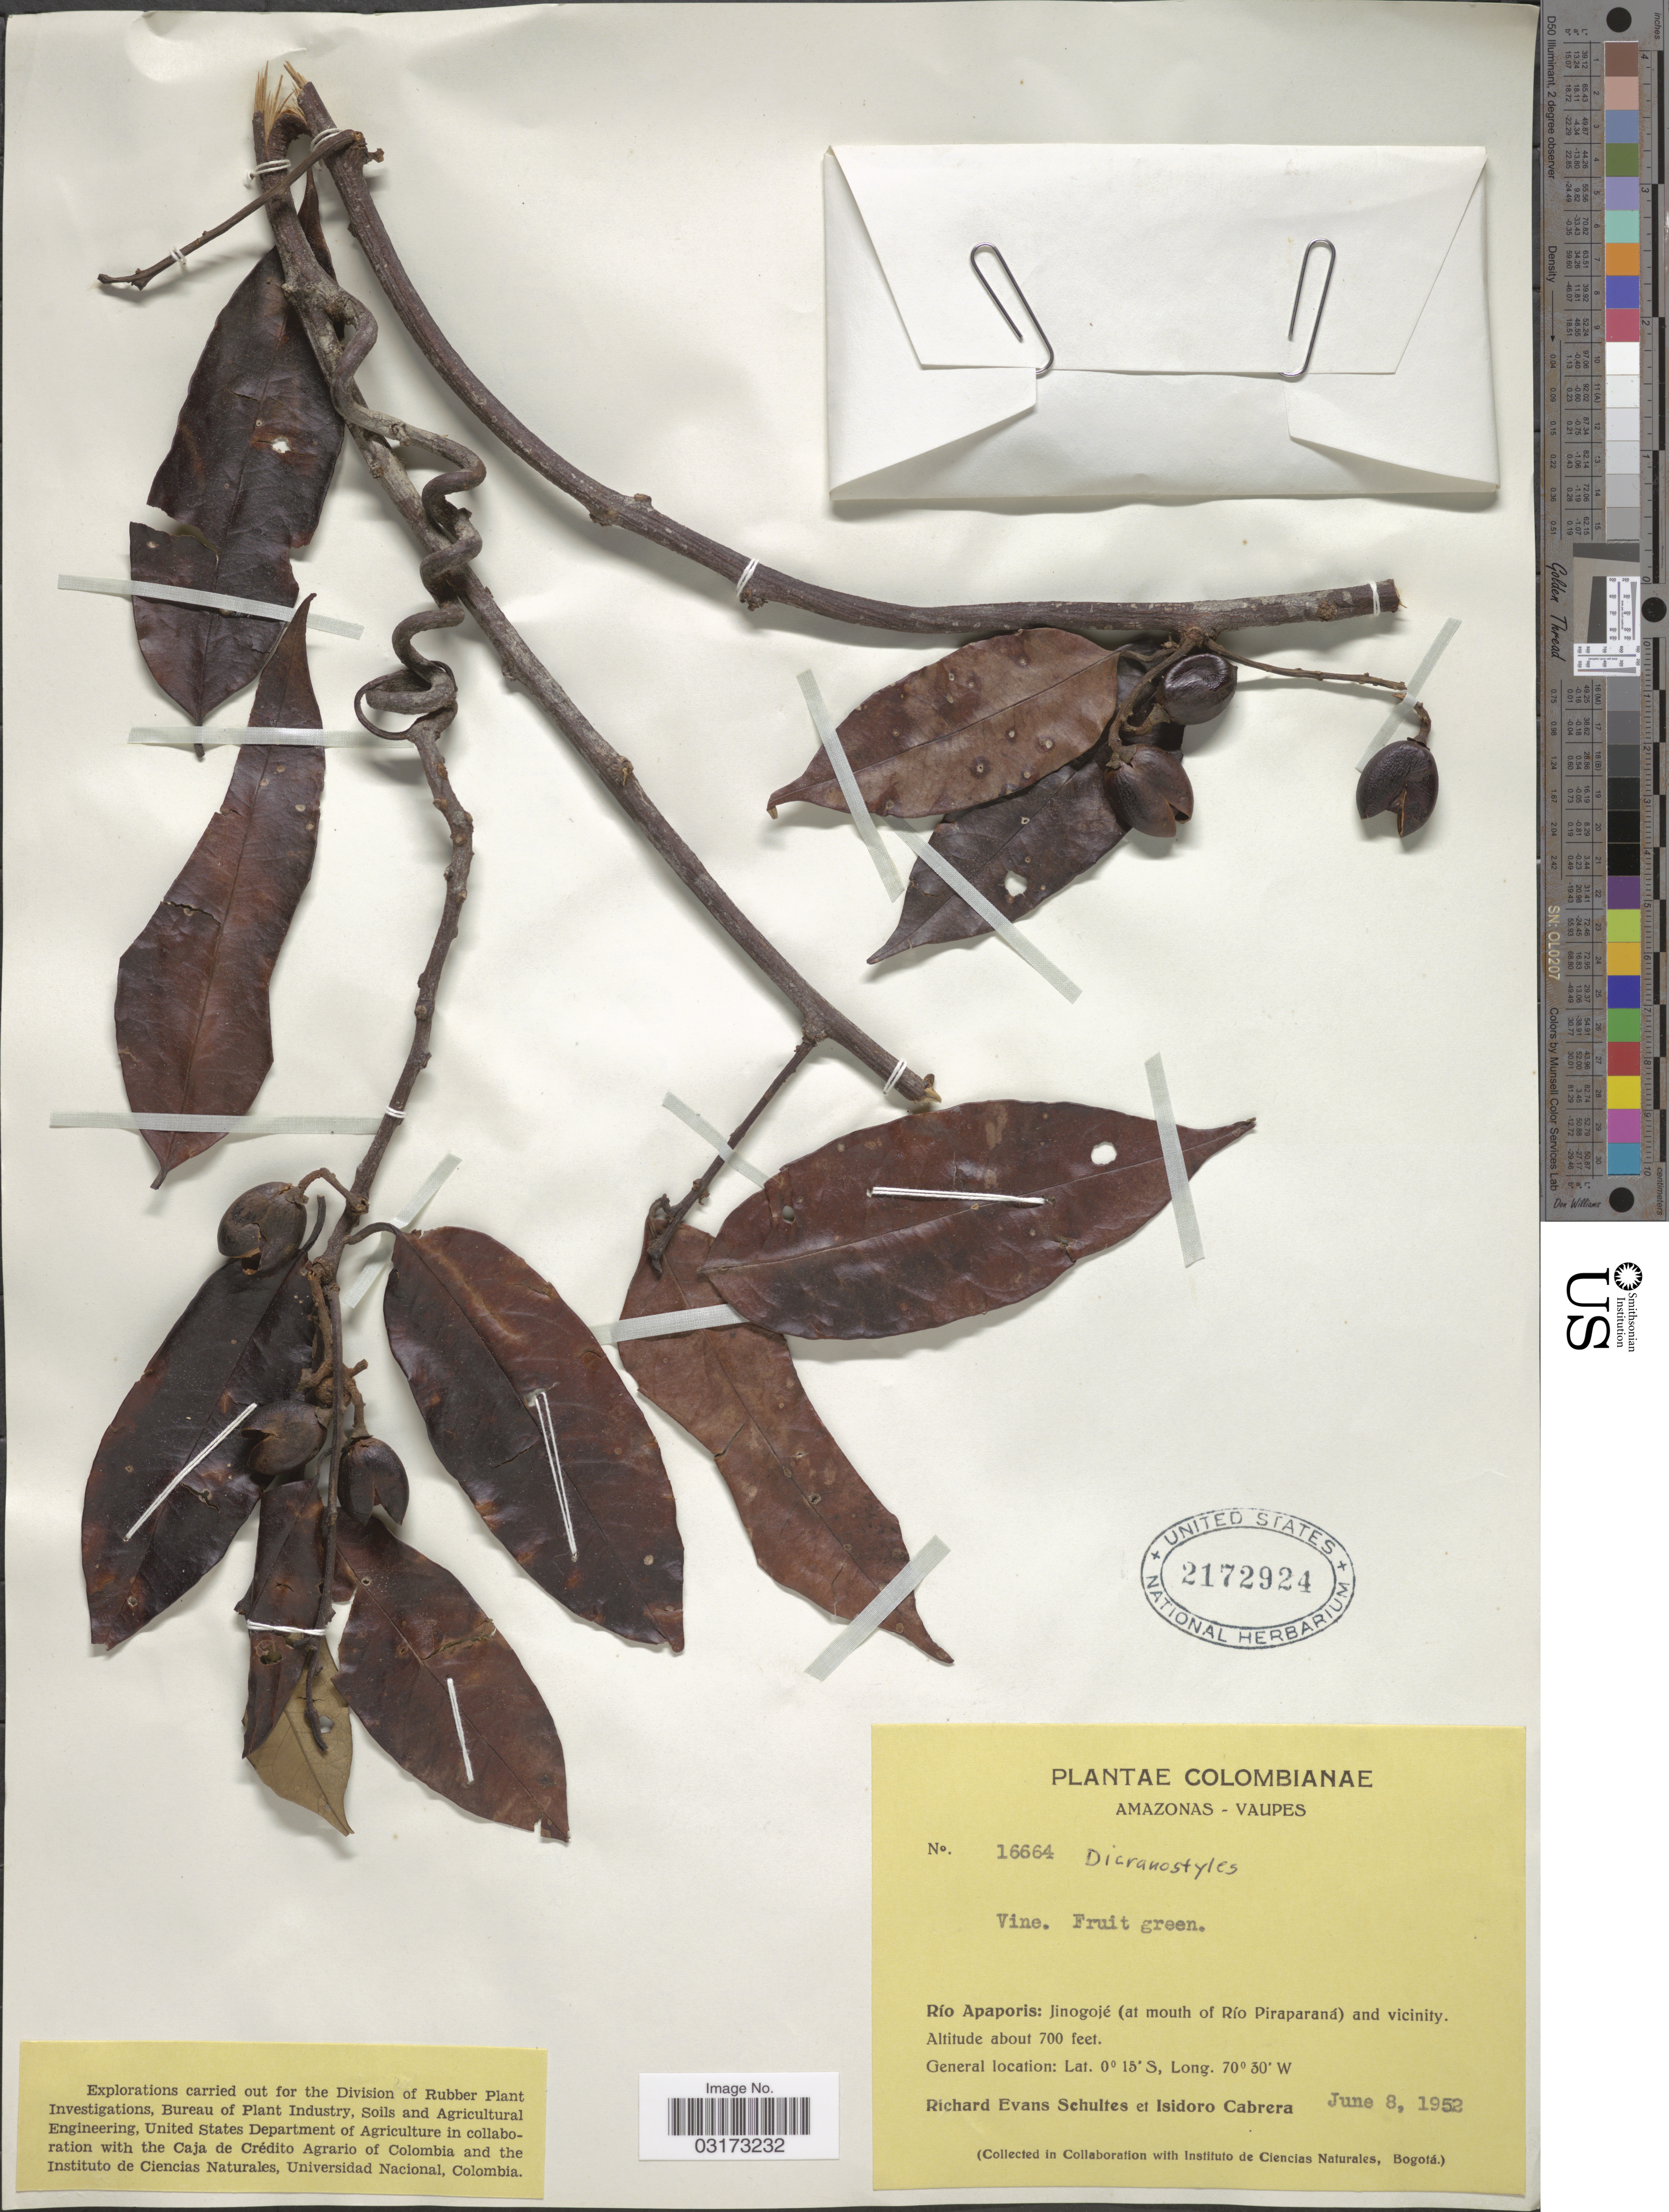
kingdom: Plantae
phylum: Tracheophyta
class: Magnoliopsida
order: Solanales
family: Convolvulaceae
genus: Dicranostyles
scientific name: Dicranostyles sp.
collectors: R. E. Schultes & I. Cabrera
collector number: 16664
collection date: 1952-06-08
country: Colombia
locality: Amazonas-Vaupes. Río Apaporis: Jinogojé (at mouth of Río Piraparaná) and vicinity.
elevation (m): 213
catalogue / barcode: US 2172924